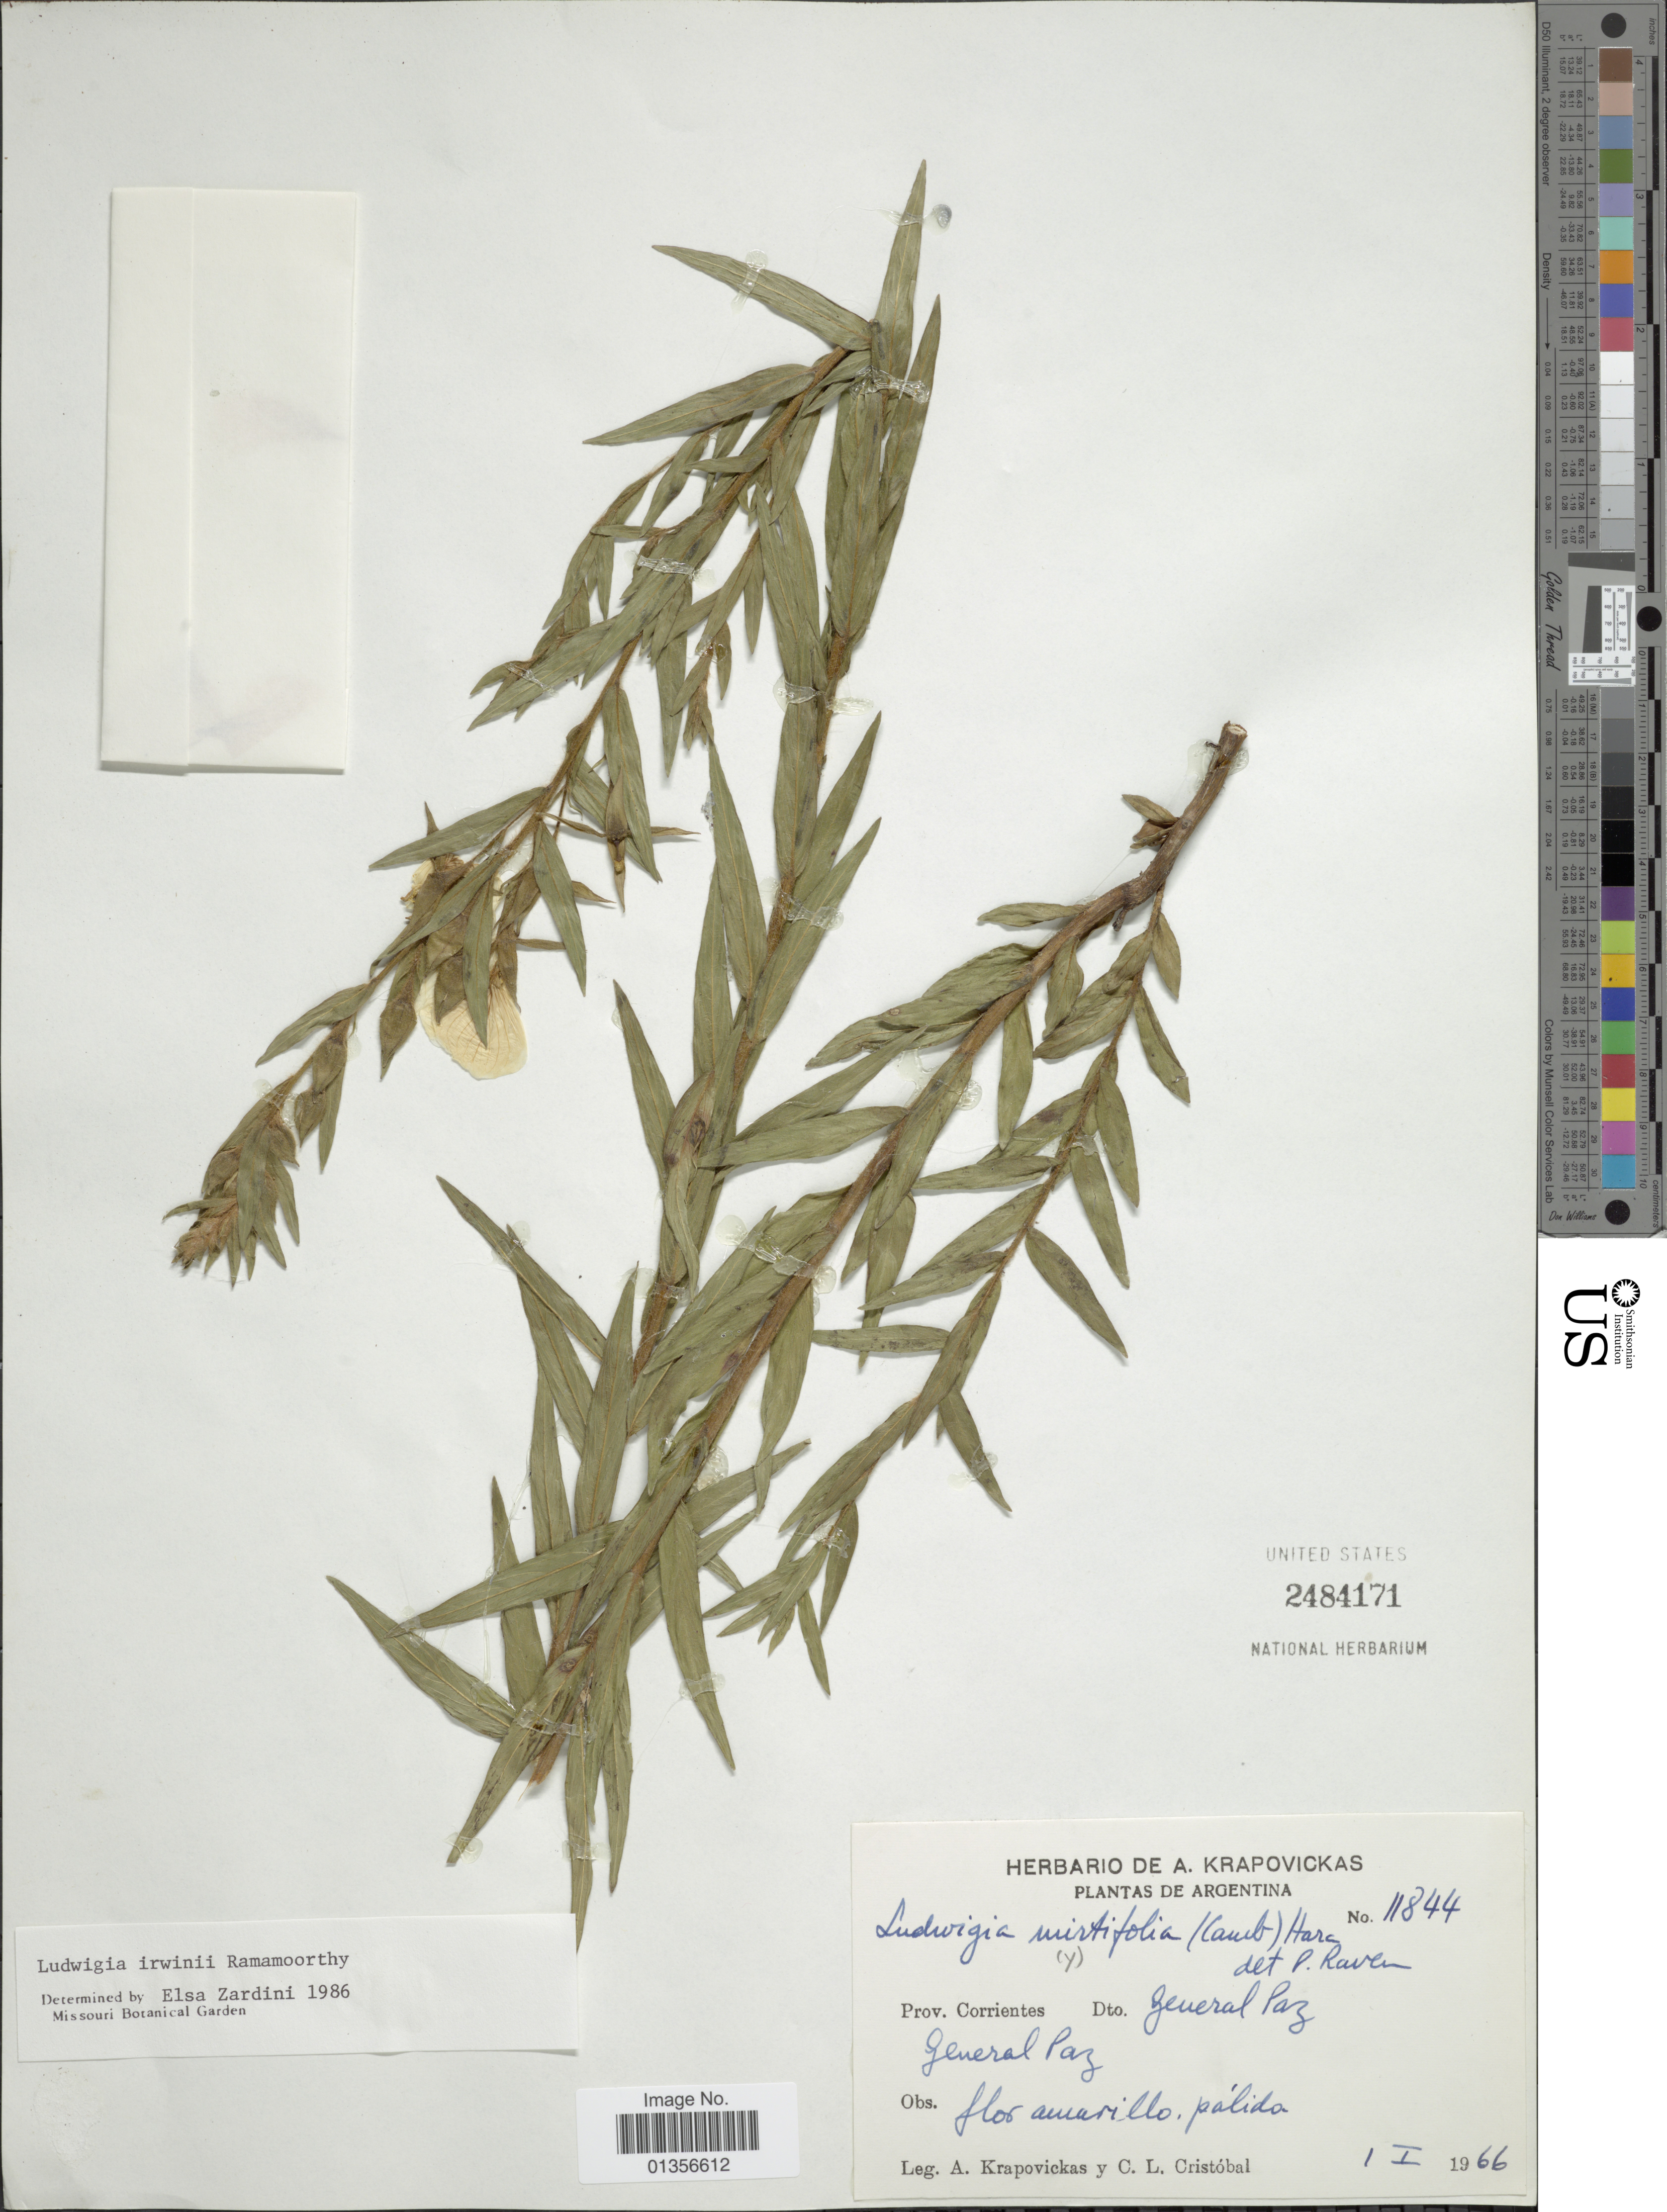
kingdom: Plantae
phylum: Tracheophyta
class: Magnoliopsida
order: Myrtales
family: Onagraceae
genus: Ludwigia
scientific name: Ludwigia irwinii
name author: Ramamoorthy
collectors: A. Krapovickas & C. L. Cristóbal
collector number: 11844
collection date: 1966-01-01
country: Argentina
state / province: Corrientes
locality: Dto. General Paz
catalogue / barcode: US 2484171